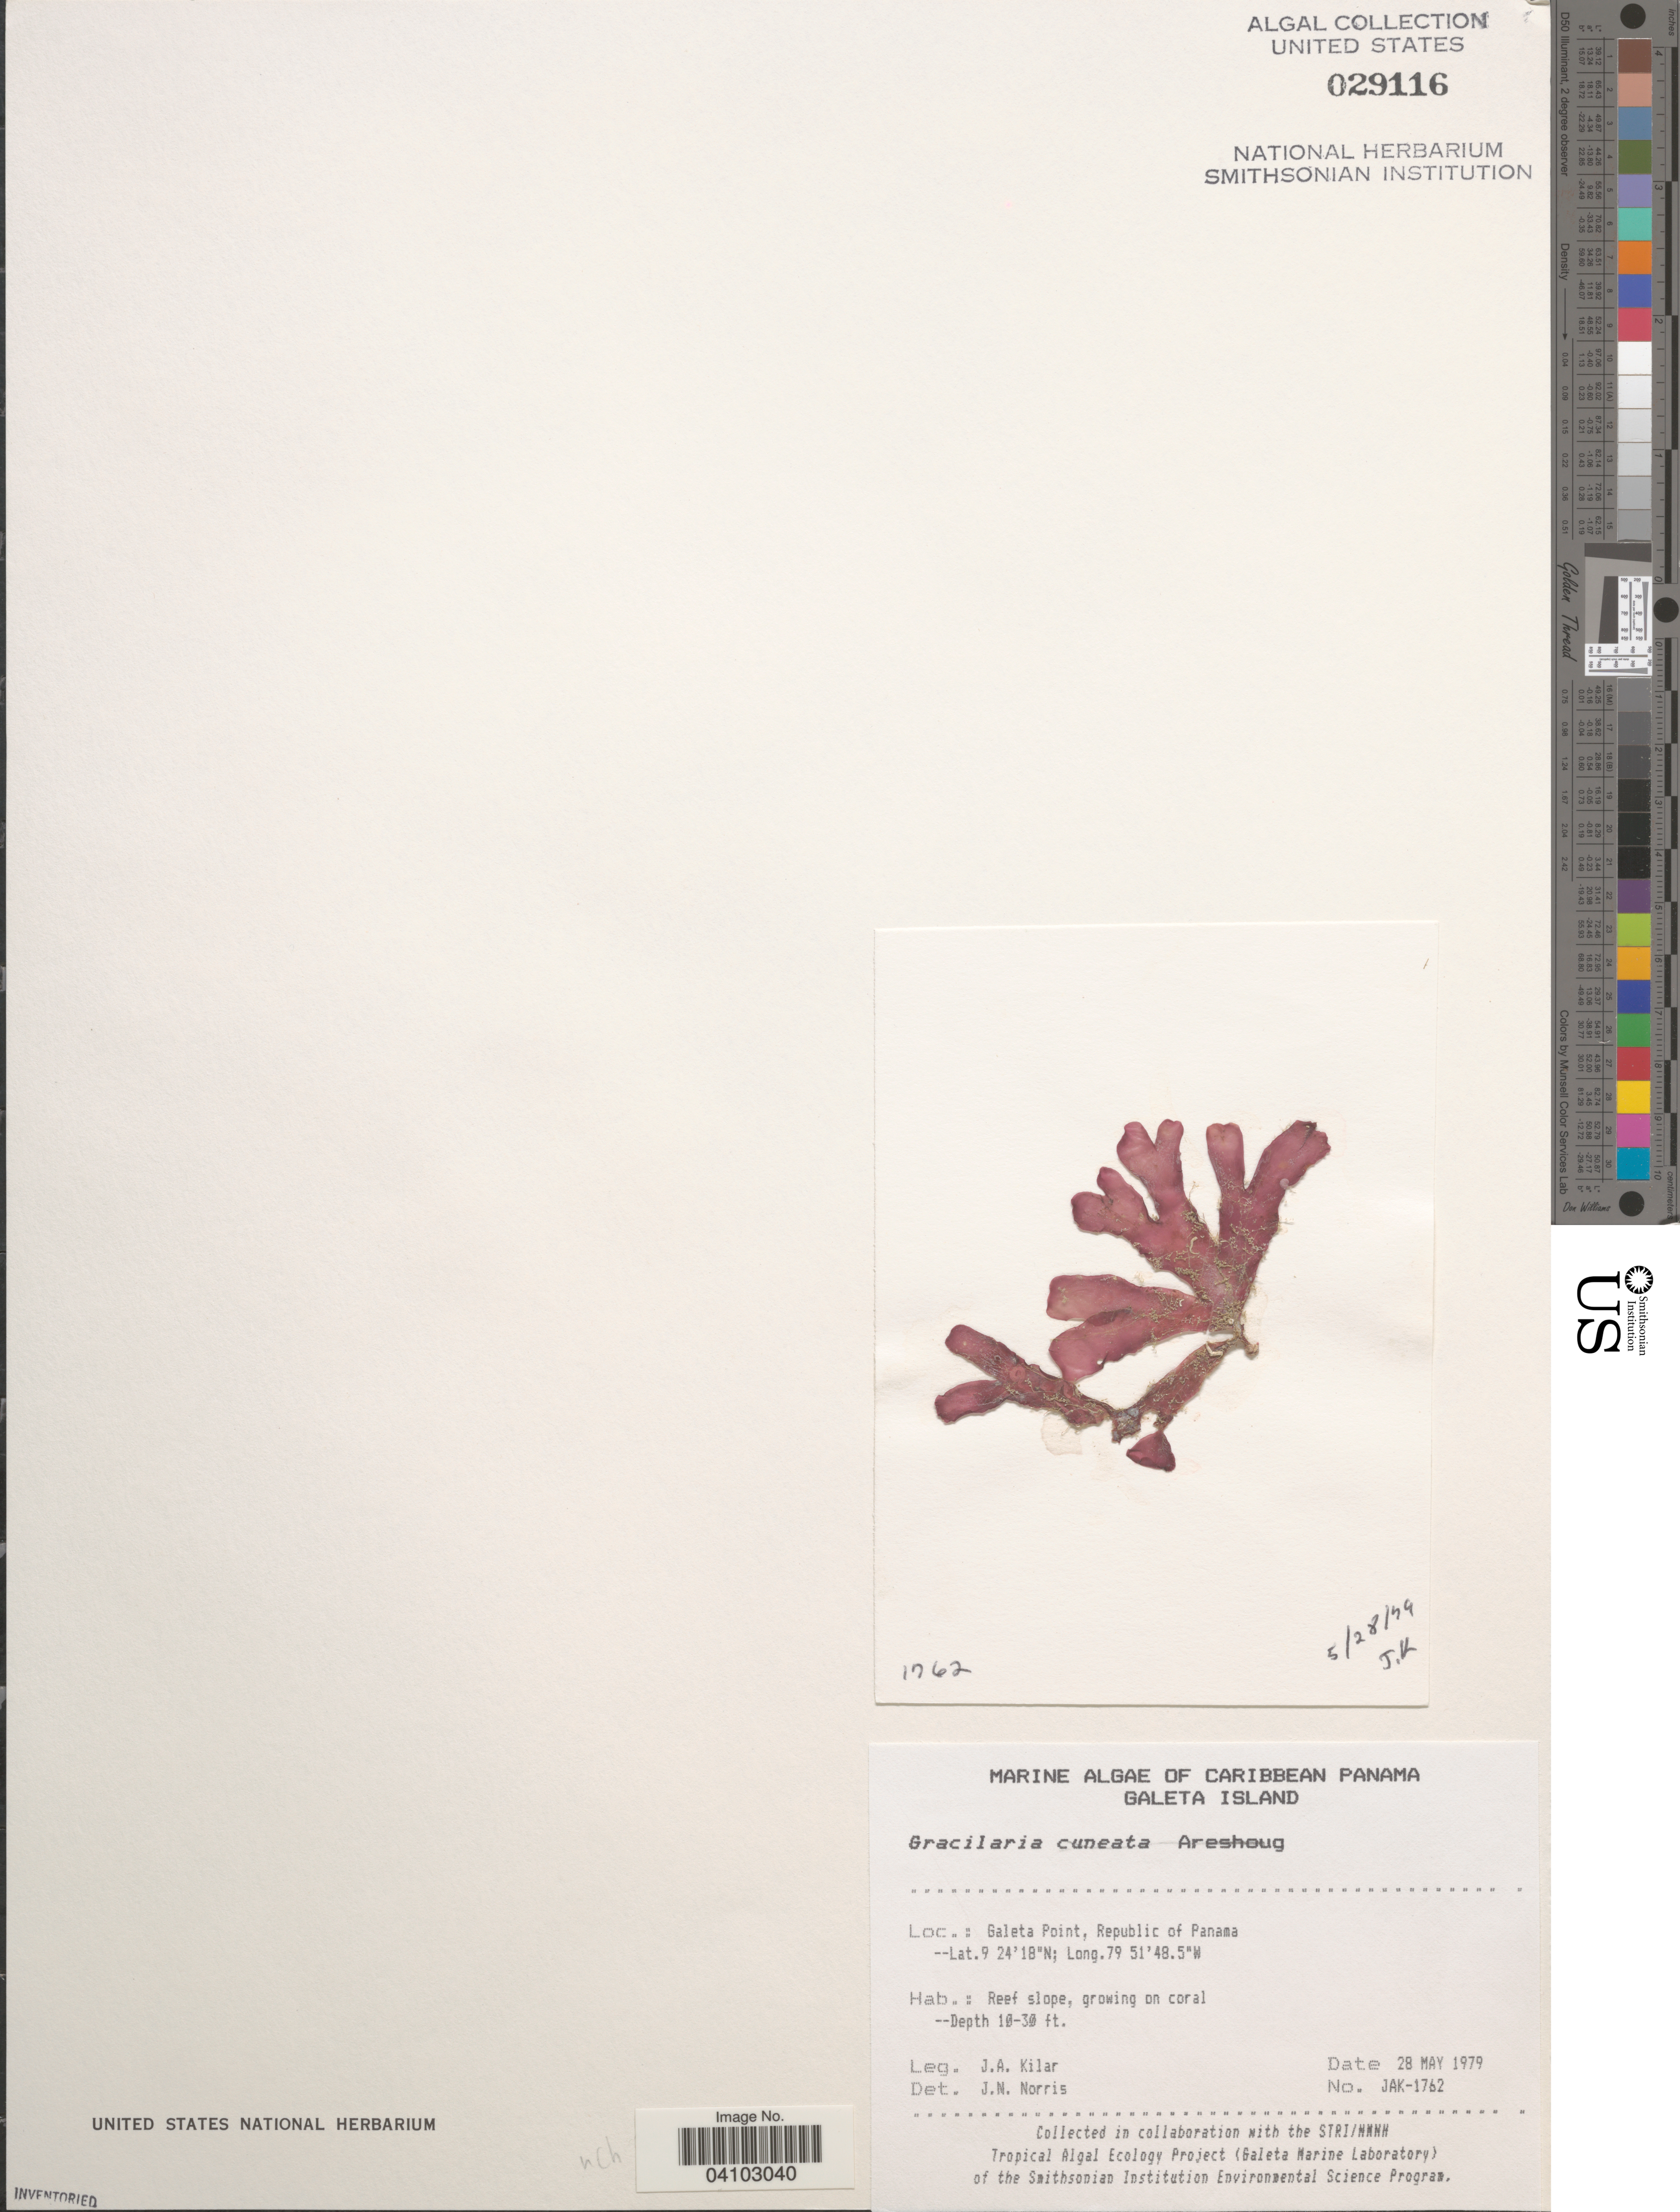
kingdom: Plantae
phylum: Rhodophyta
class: Florideophyceae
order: Gracilariales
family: Gracilariaceae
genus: Gracilaria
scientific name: Gracilaria cuneata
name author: Aresch.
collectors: J. Kilar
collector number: JAK-1762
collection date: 1979-05-28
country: Panama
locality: Caribbean Panama. Galeta Island. Galeta Point, Republic of Panama.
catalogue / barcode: US 29116